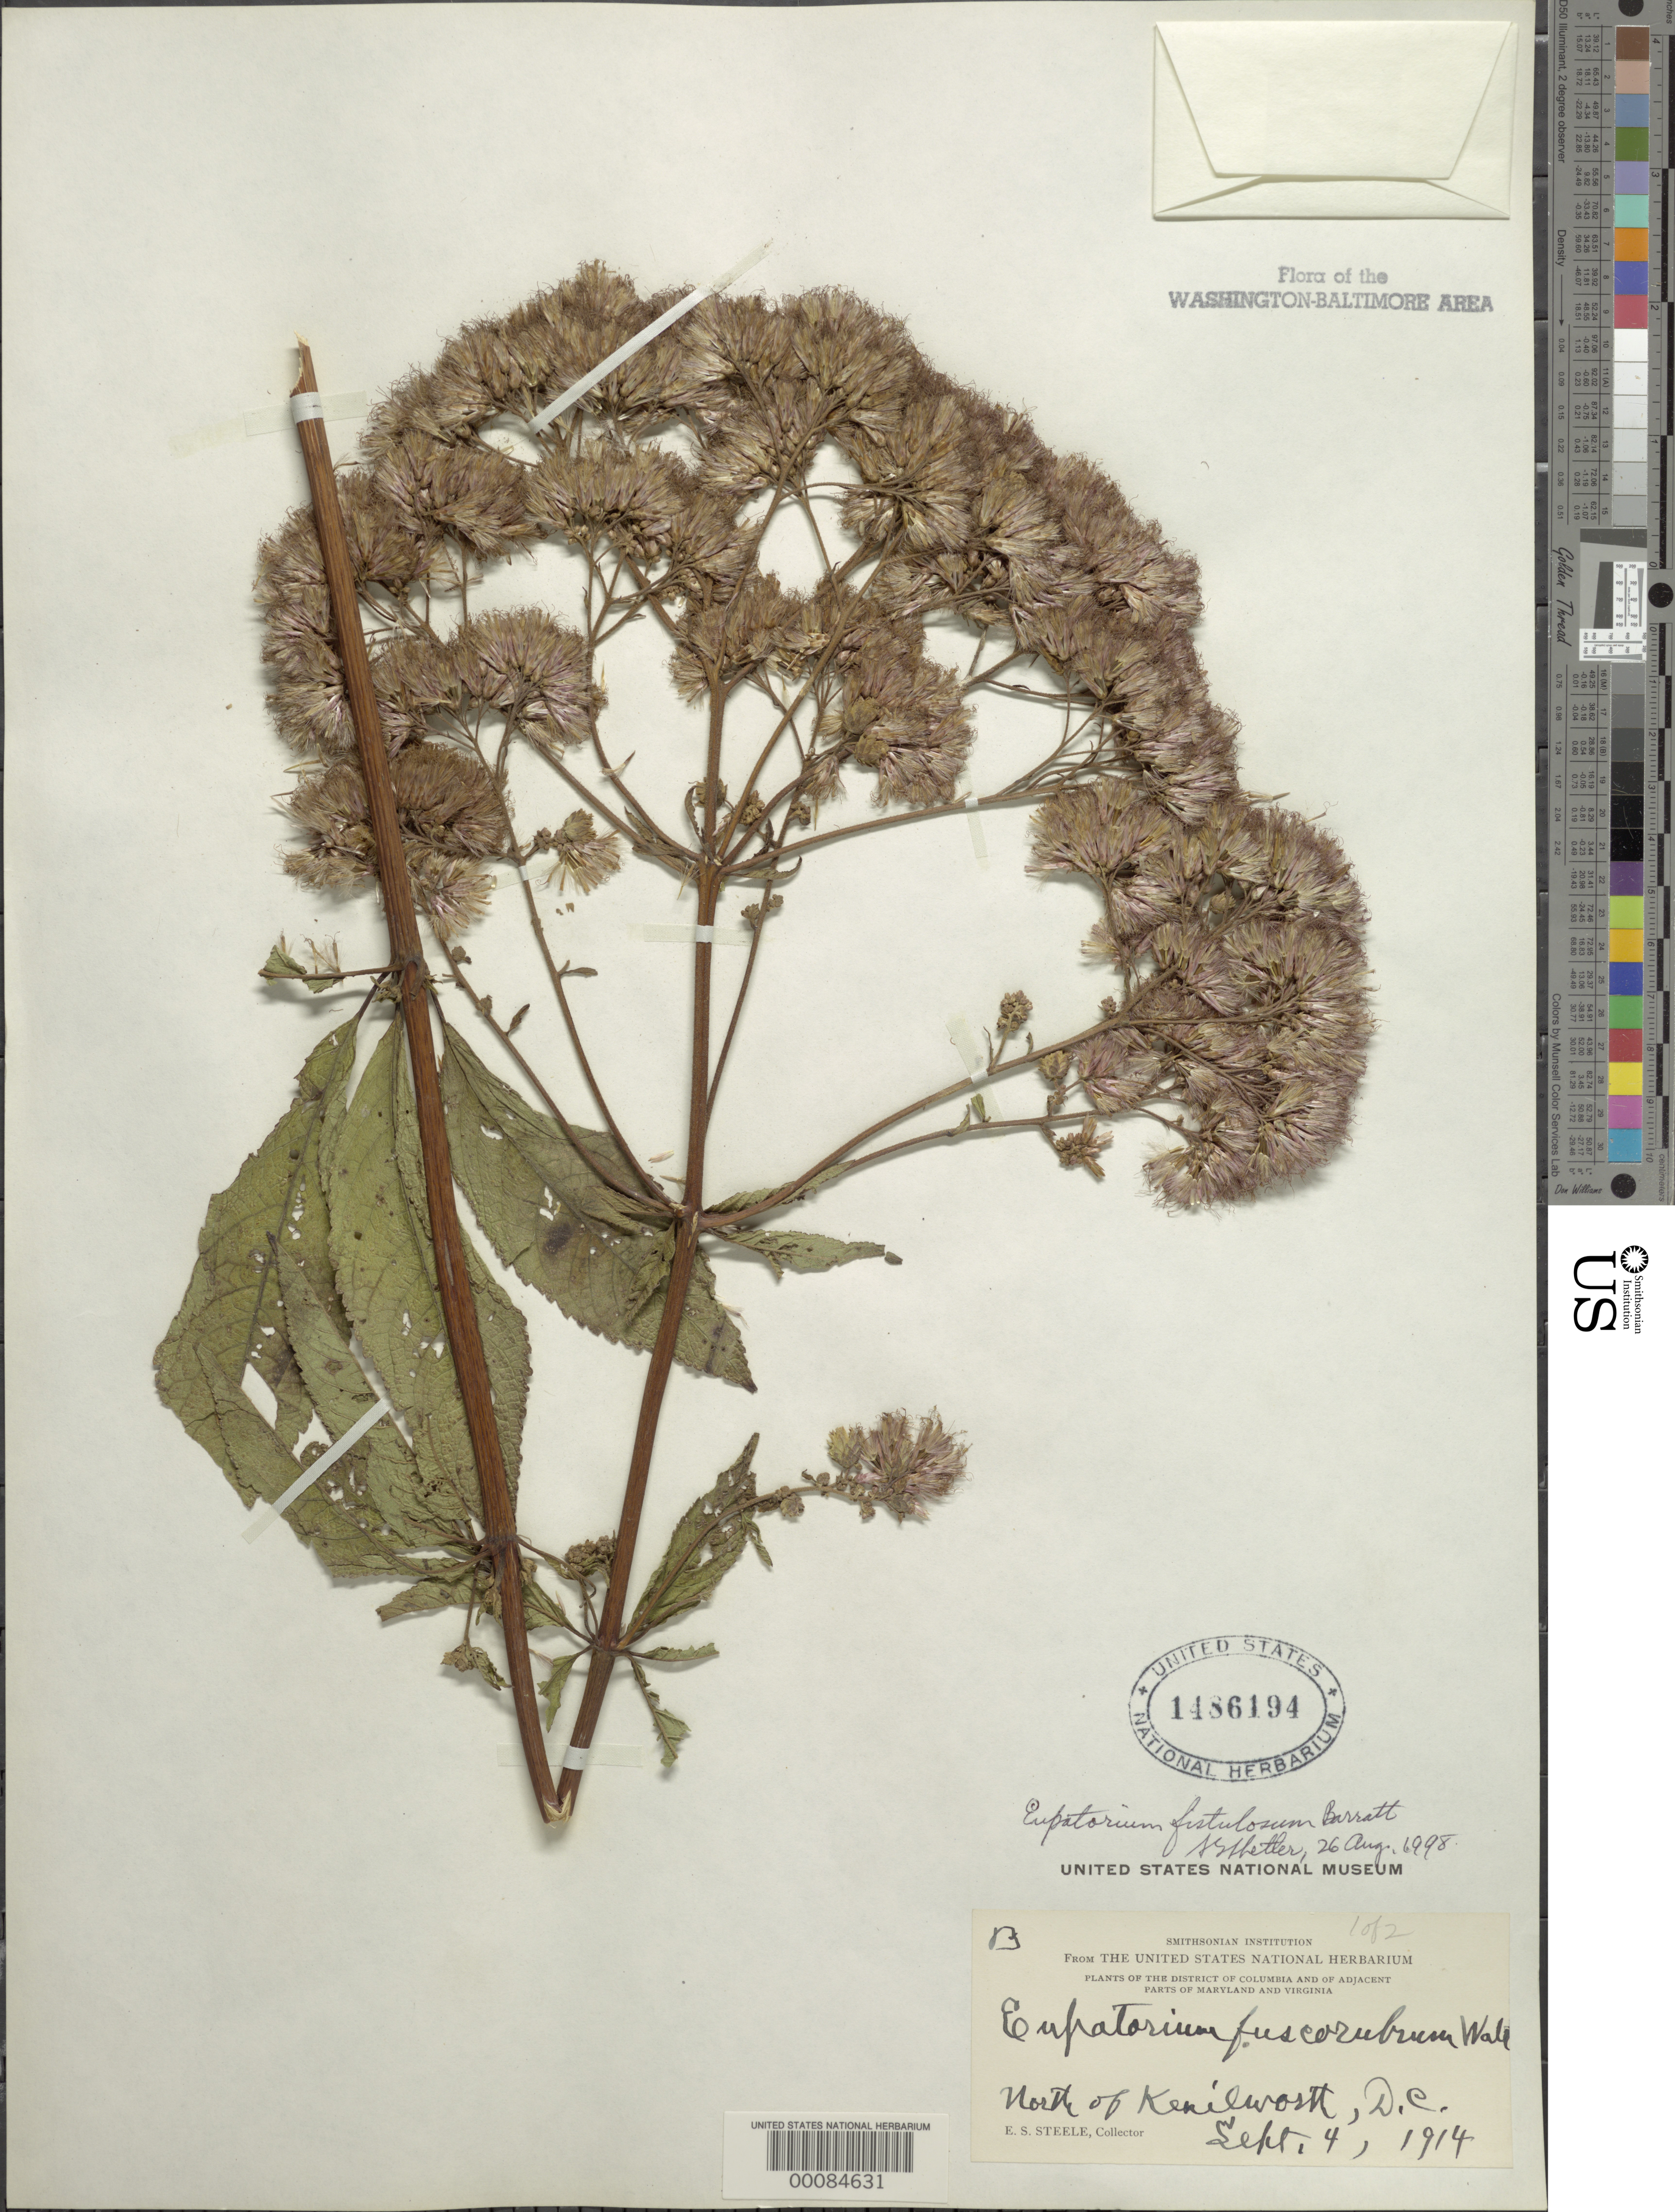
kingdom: Plantae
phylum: Tracheophyta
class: Magnoliopsida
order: Asterales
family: Asteraceae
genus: Eupatorium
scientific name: Eupatorium fistulosum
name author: Barratt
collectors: E. Steele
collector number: B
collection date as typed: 04 Sep 1914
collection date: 1914-09-04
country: United States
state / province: Maryland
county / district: Prince George's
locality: North of Kenilworth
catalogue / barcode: US 1486194